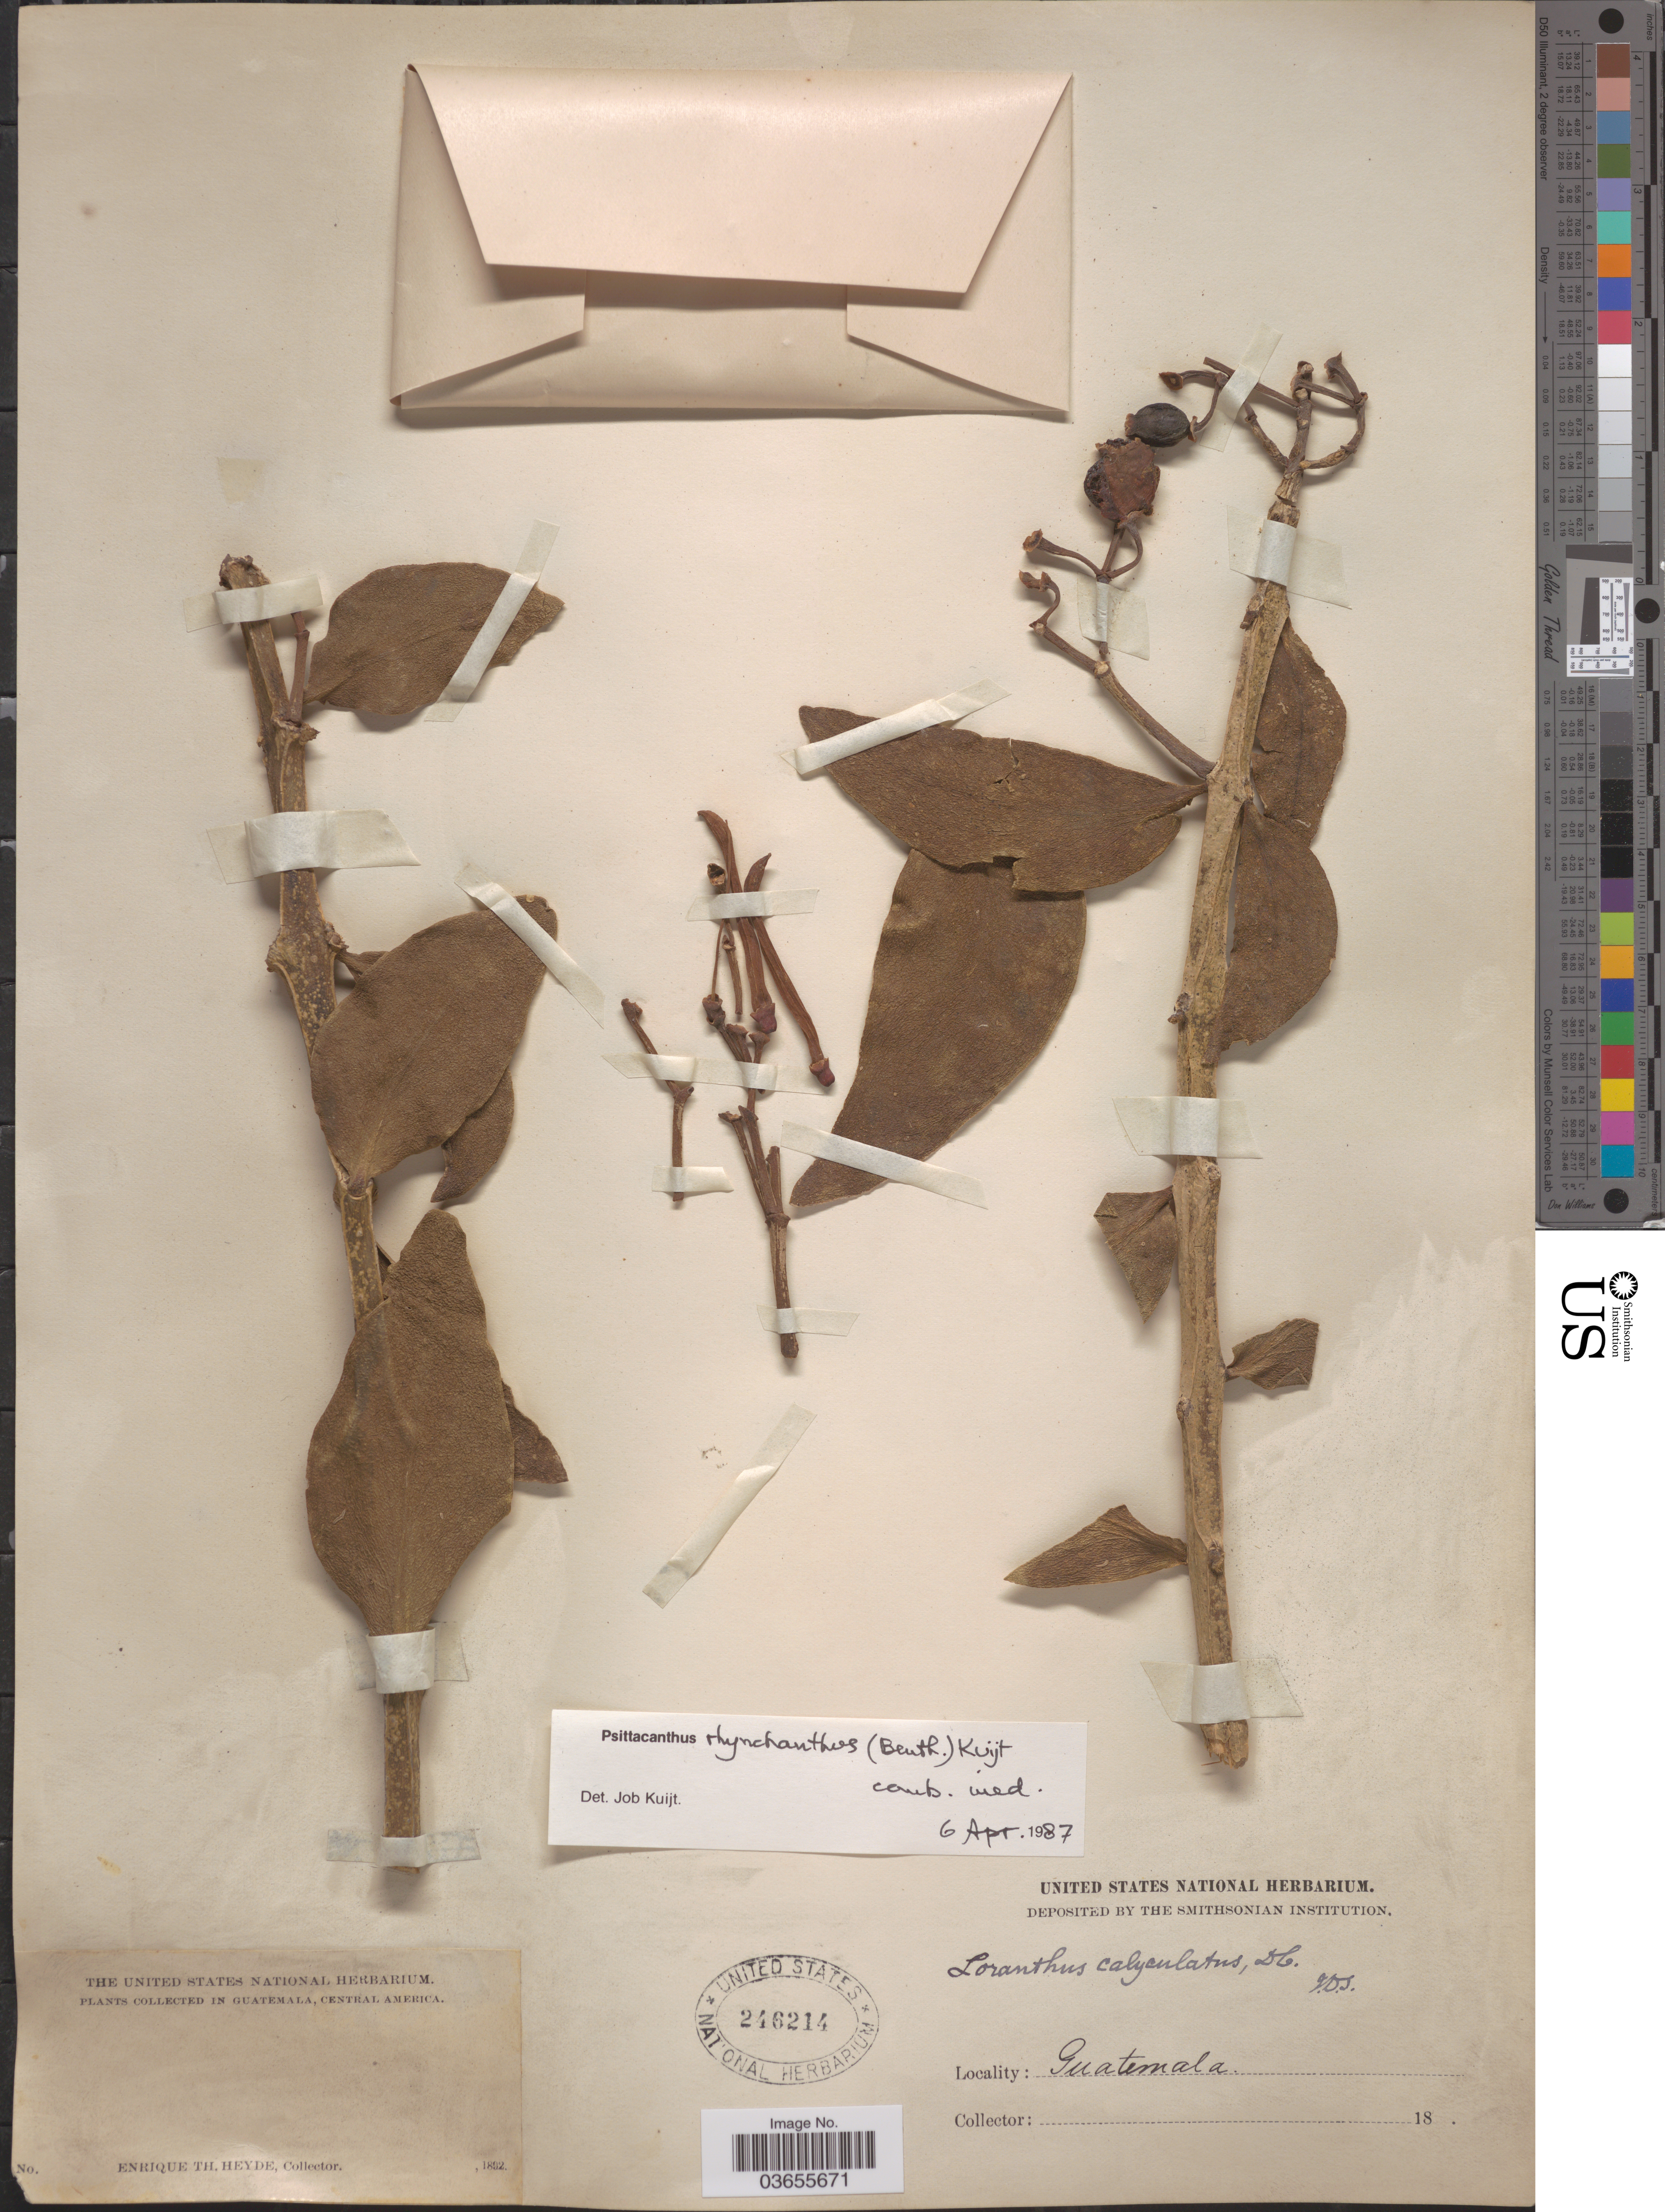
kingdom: Plantae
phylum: Tracheophyta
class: Magnoliopsida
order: Santalales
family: Loranthaceae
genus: Psittacanthus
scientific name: Psittacanthus rhynchanthus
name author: (Benth.) Kuijt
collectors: E. T. Heyde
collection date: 1892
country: Guatemala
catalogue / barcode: US 246214